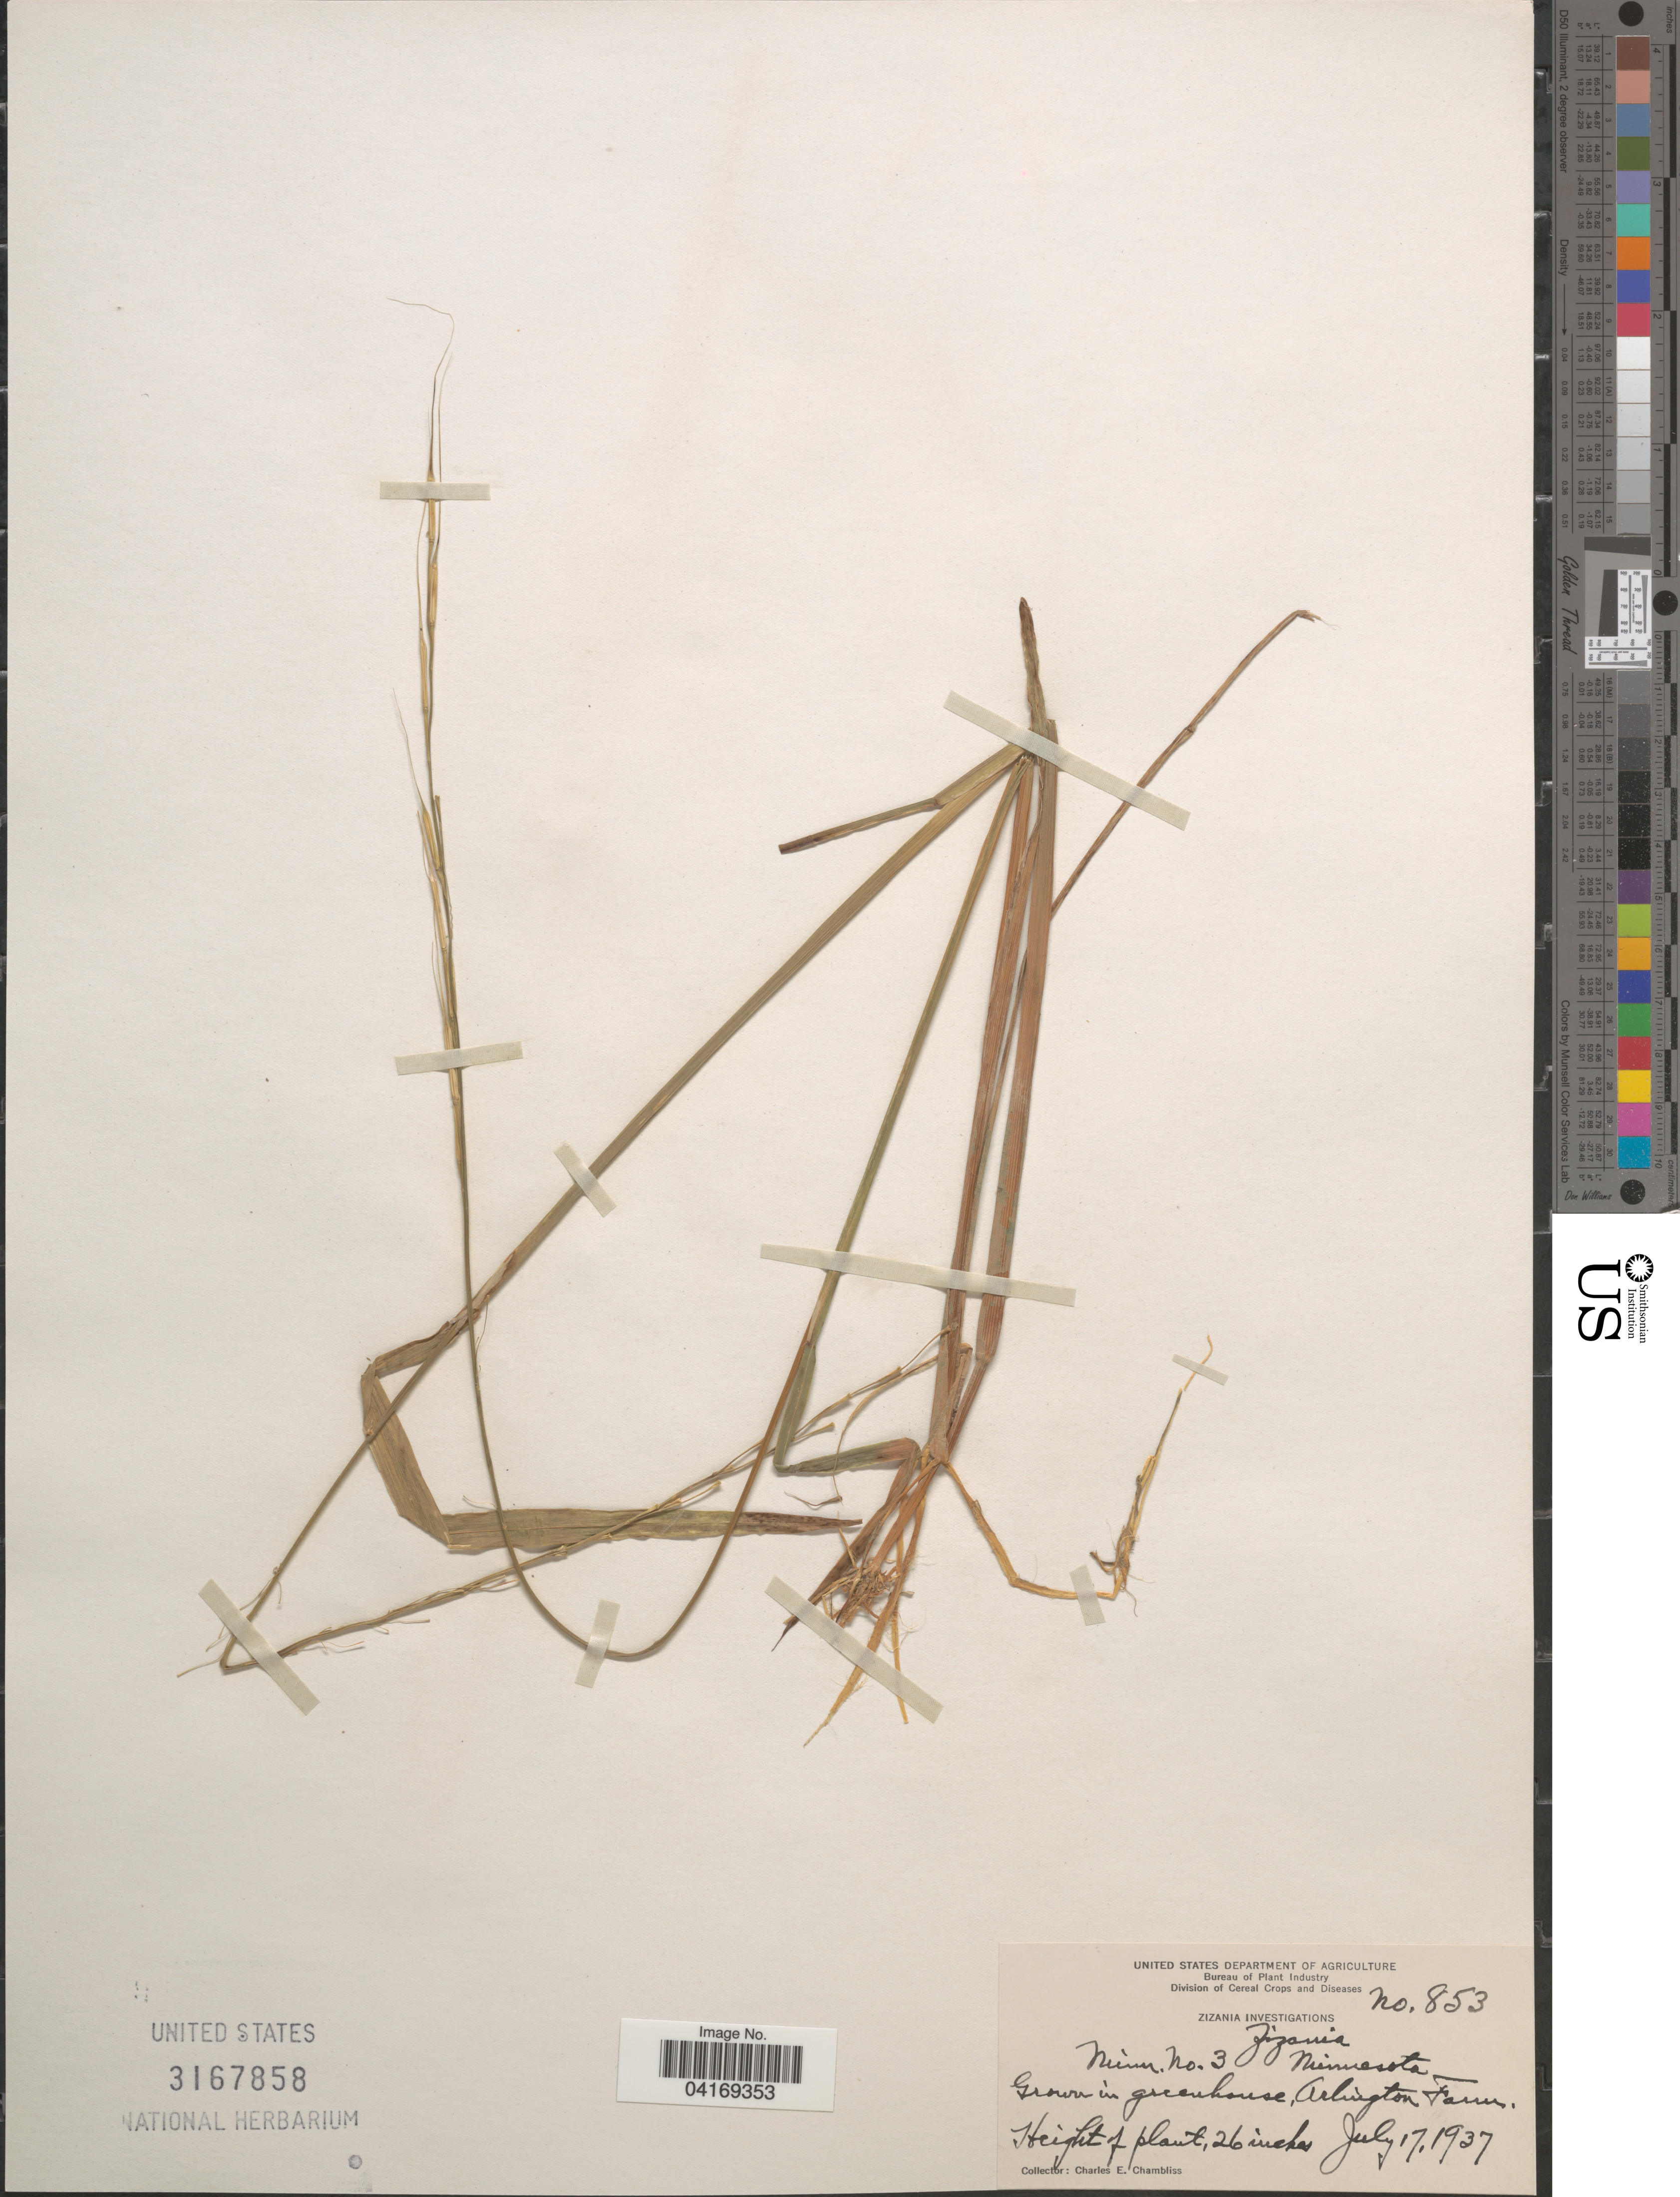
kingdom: Plantae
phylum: Tracheophyta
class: Liliopsida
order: Poales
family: Poaceae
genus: Zizania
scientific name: Zizania sp.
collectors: C. Chambliss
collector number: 853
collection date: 1937-07-17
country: United States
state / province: Virginia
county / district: Arlington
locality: In greenhouse, Arlington Farm.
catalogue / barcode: US 3167858